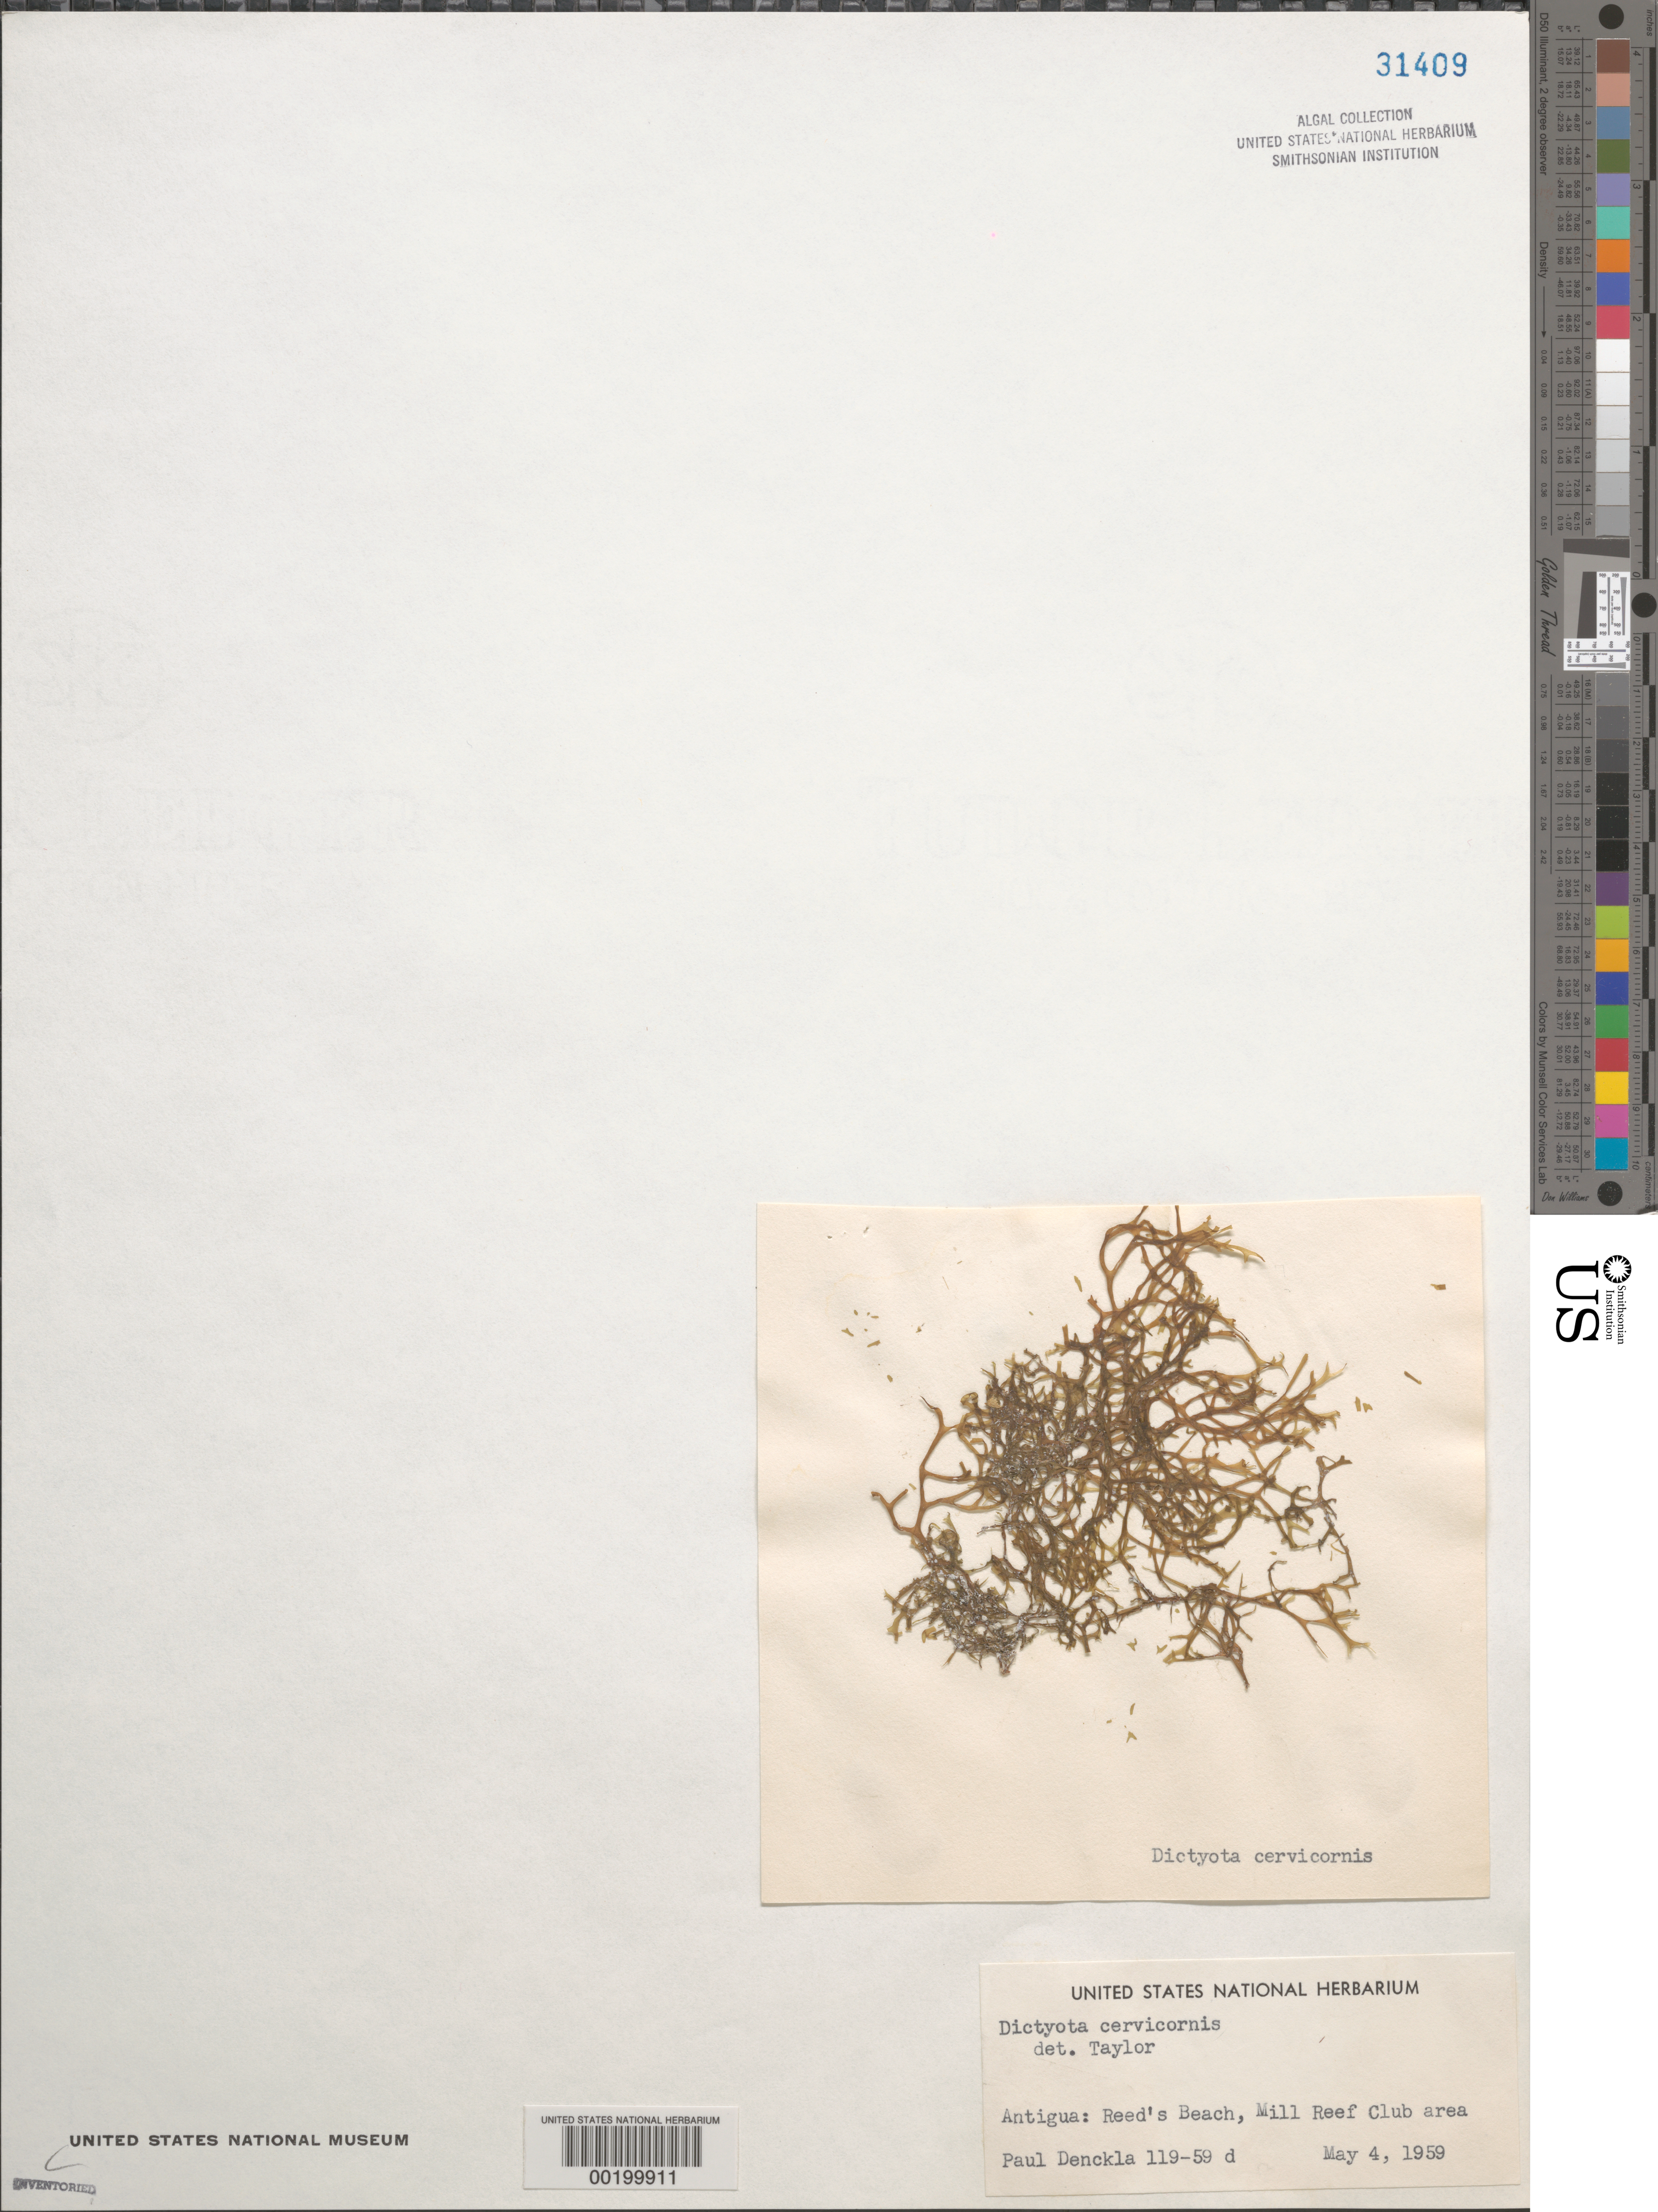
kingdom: Chromista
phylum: Ochrophyta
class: Phaeophyceae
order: Dictyotales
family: Dictyotaceae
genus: Dictyota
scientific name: Dictyota cervicornis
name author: Kütz.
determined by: Taylor, William R.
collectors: P. Denckla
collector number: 119-59d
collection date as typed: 04 May 1959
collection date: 1959-05-04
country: Antigua and Barbuda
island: Antigua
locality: Reed's Beach, Mill Reef Club area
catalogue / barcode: US 31409